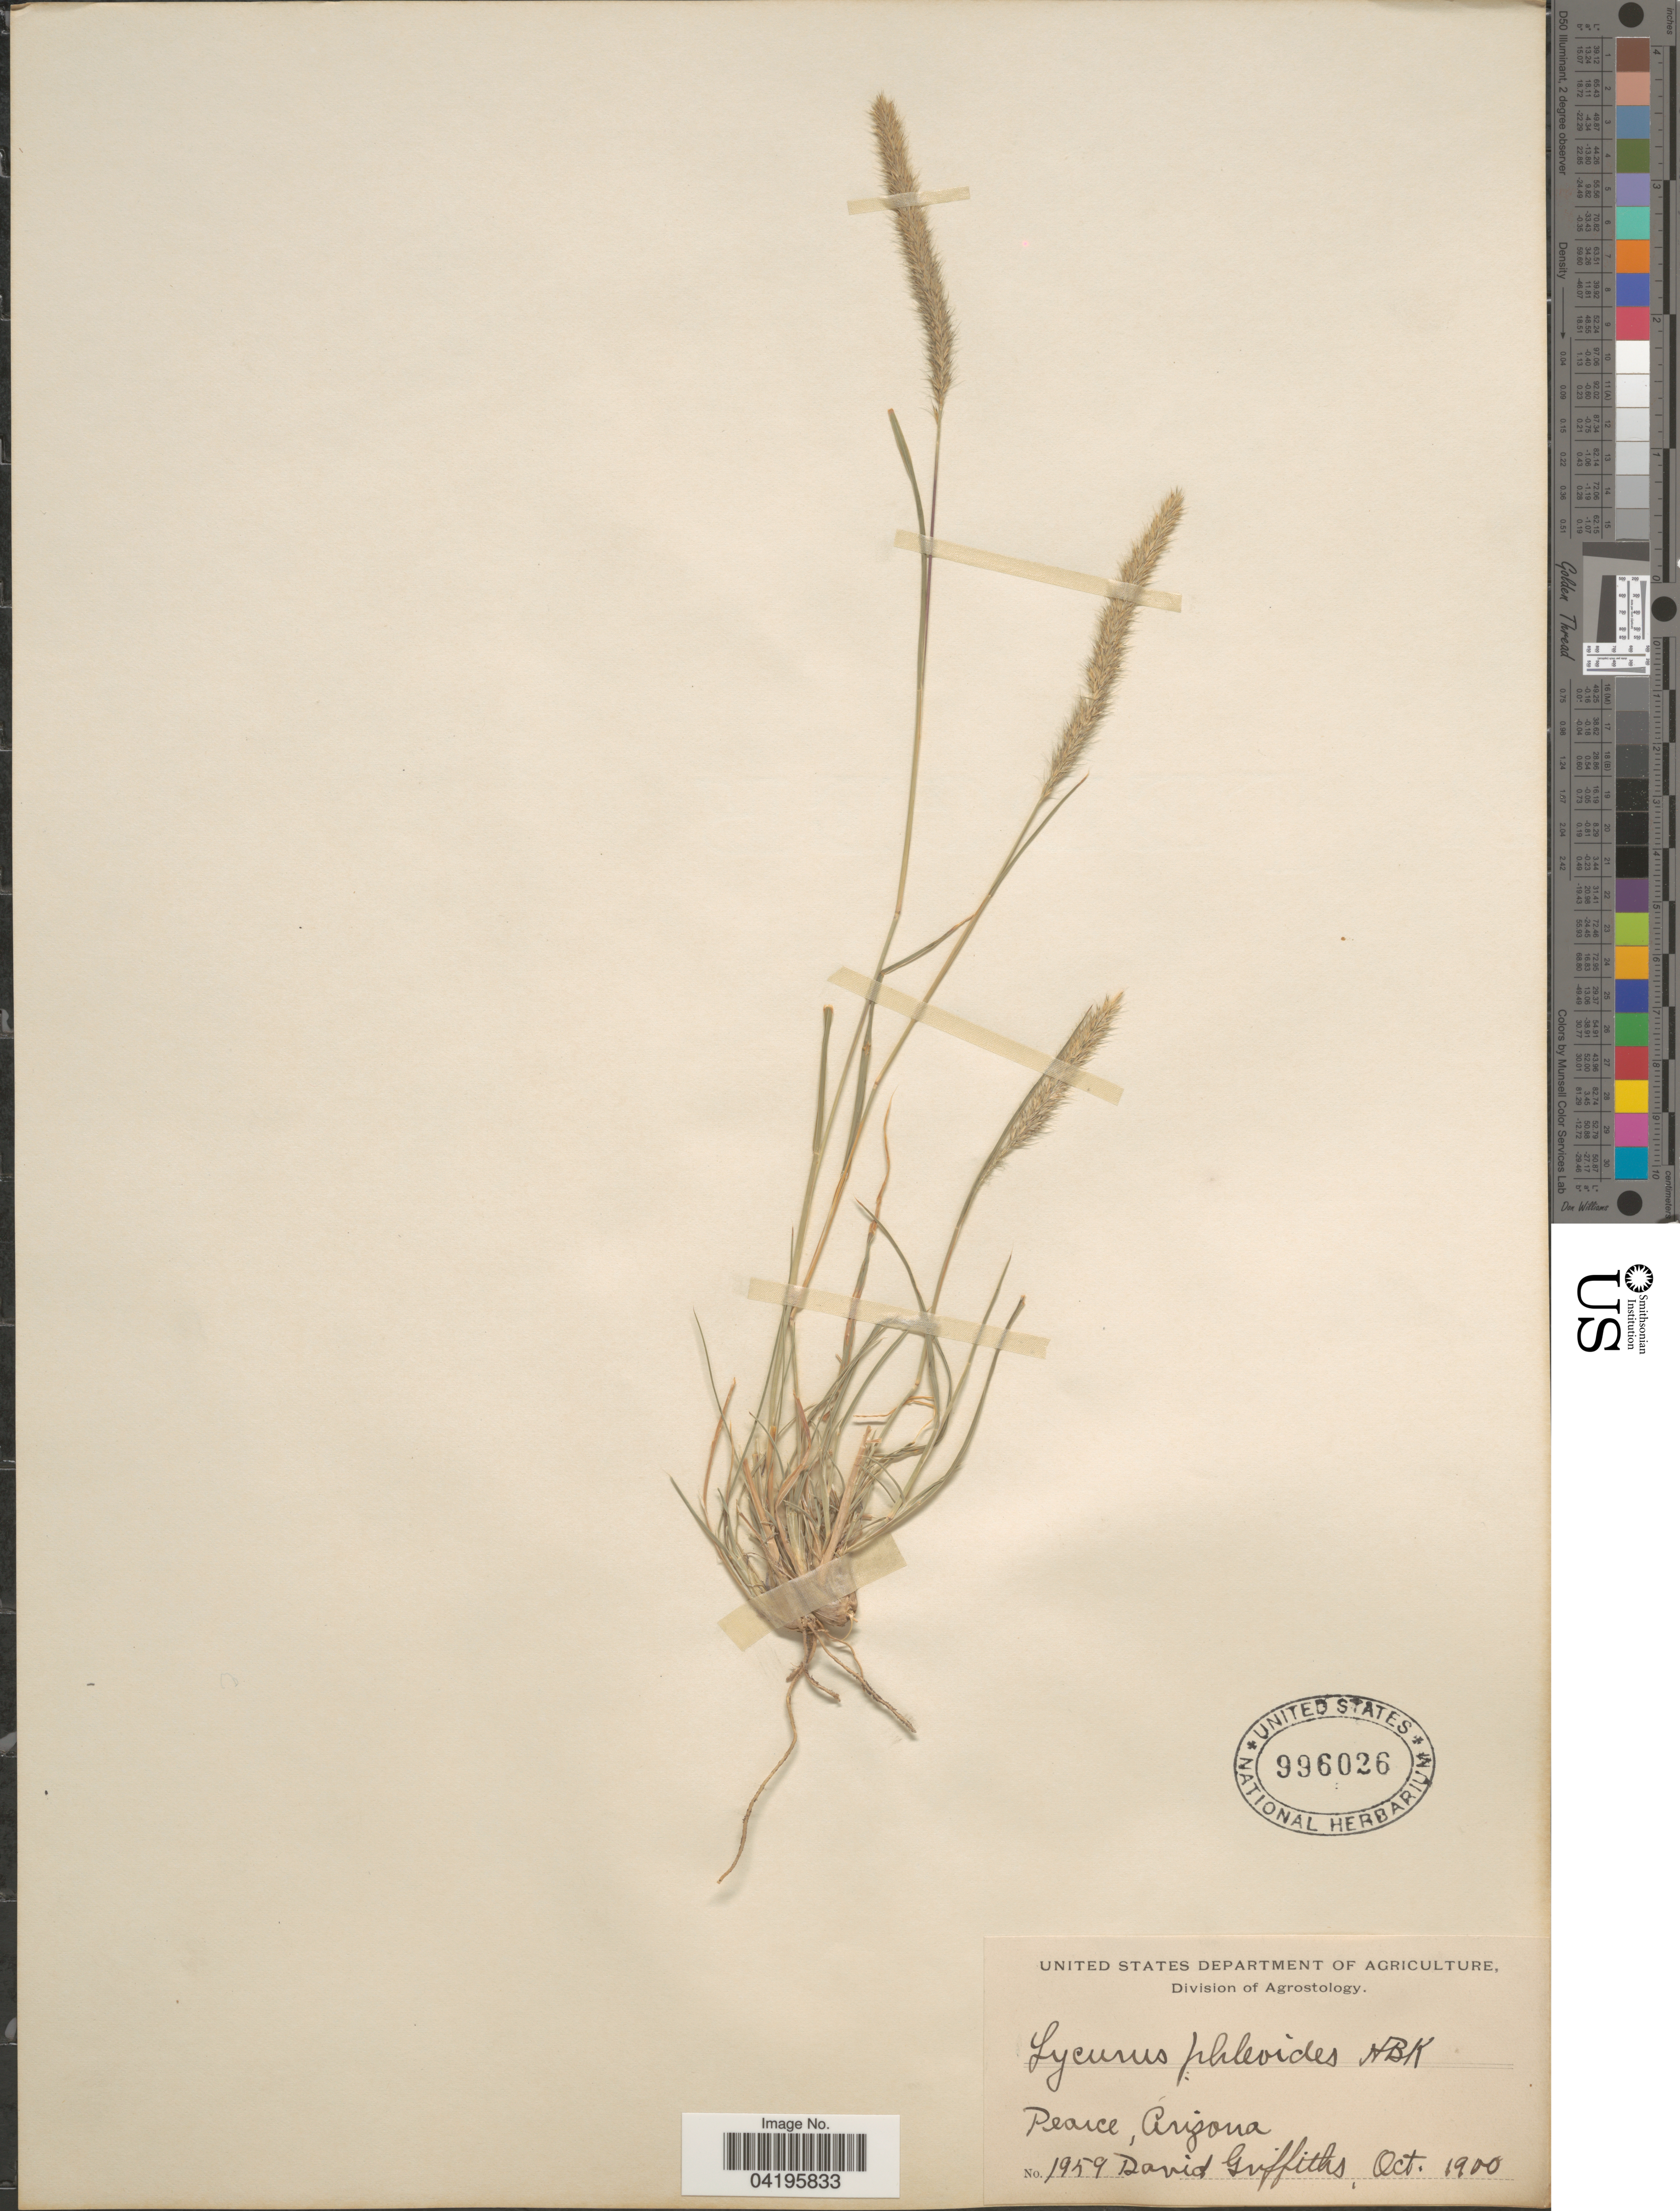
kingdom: Plantae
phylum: Tracheophyta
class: Liliopsida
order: Poales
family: Poaceae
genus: Muhlenbergia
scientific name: Muhlenbergia phleoides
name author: (Kunth) Columbus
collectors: D. Griffiths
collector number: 1959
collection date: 1900-10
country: United States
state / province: Arizona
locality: Pearce.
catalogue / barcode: US 996026